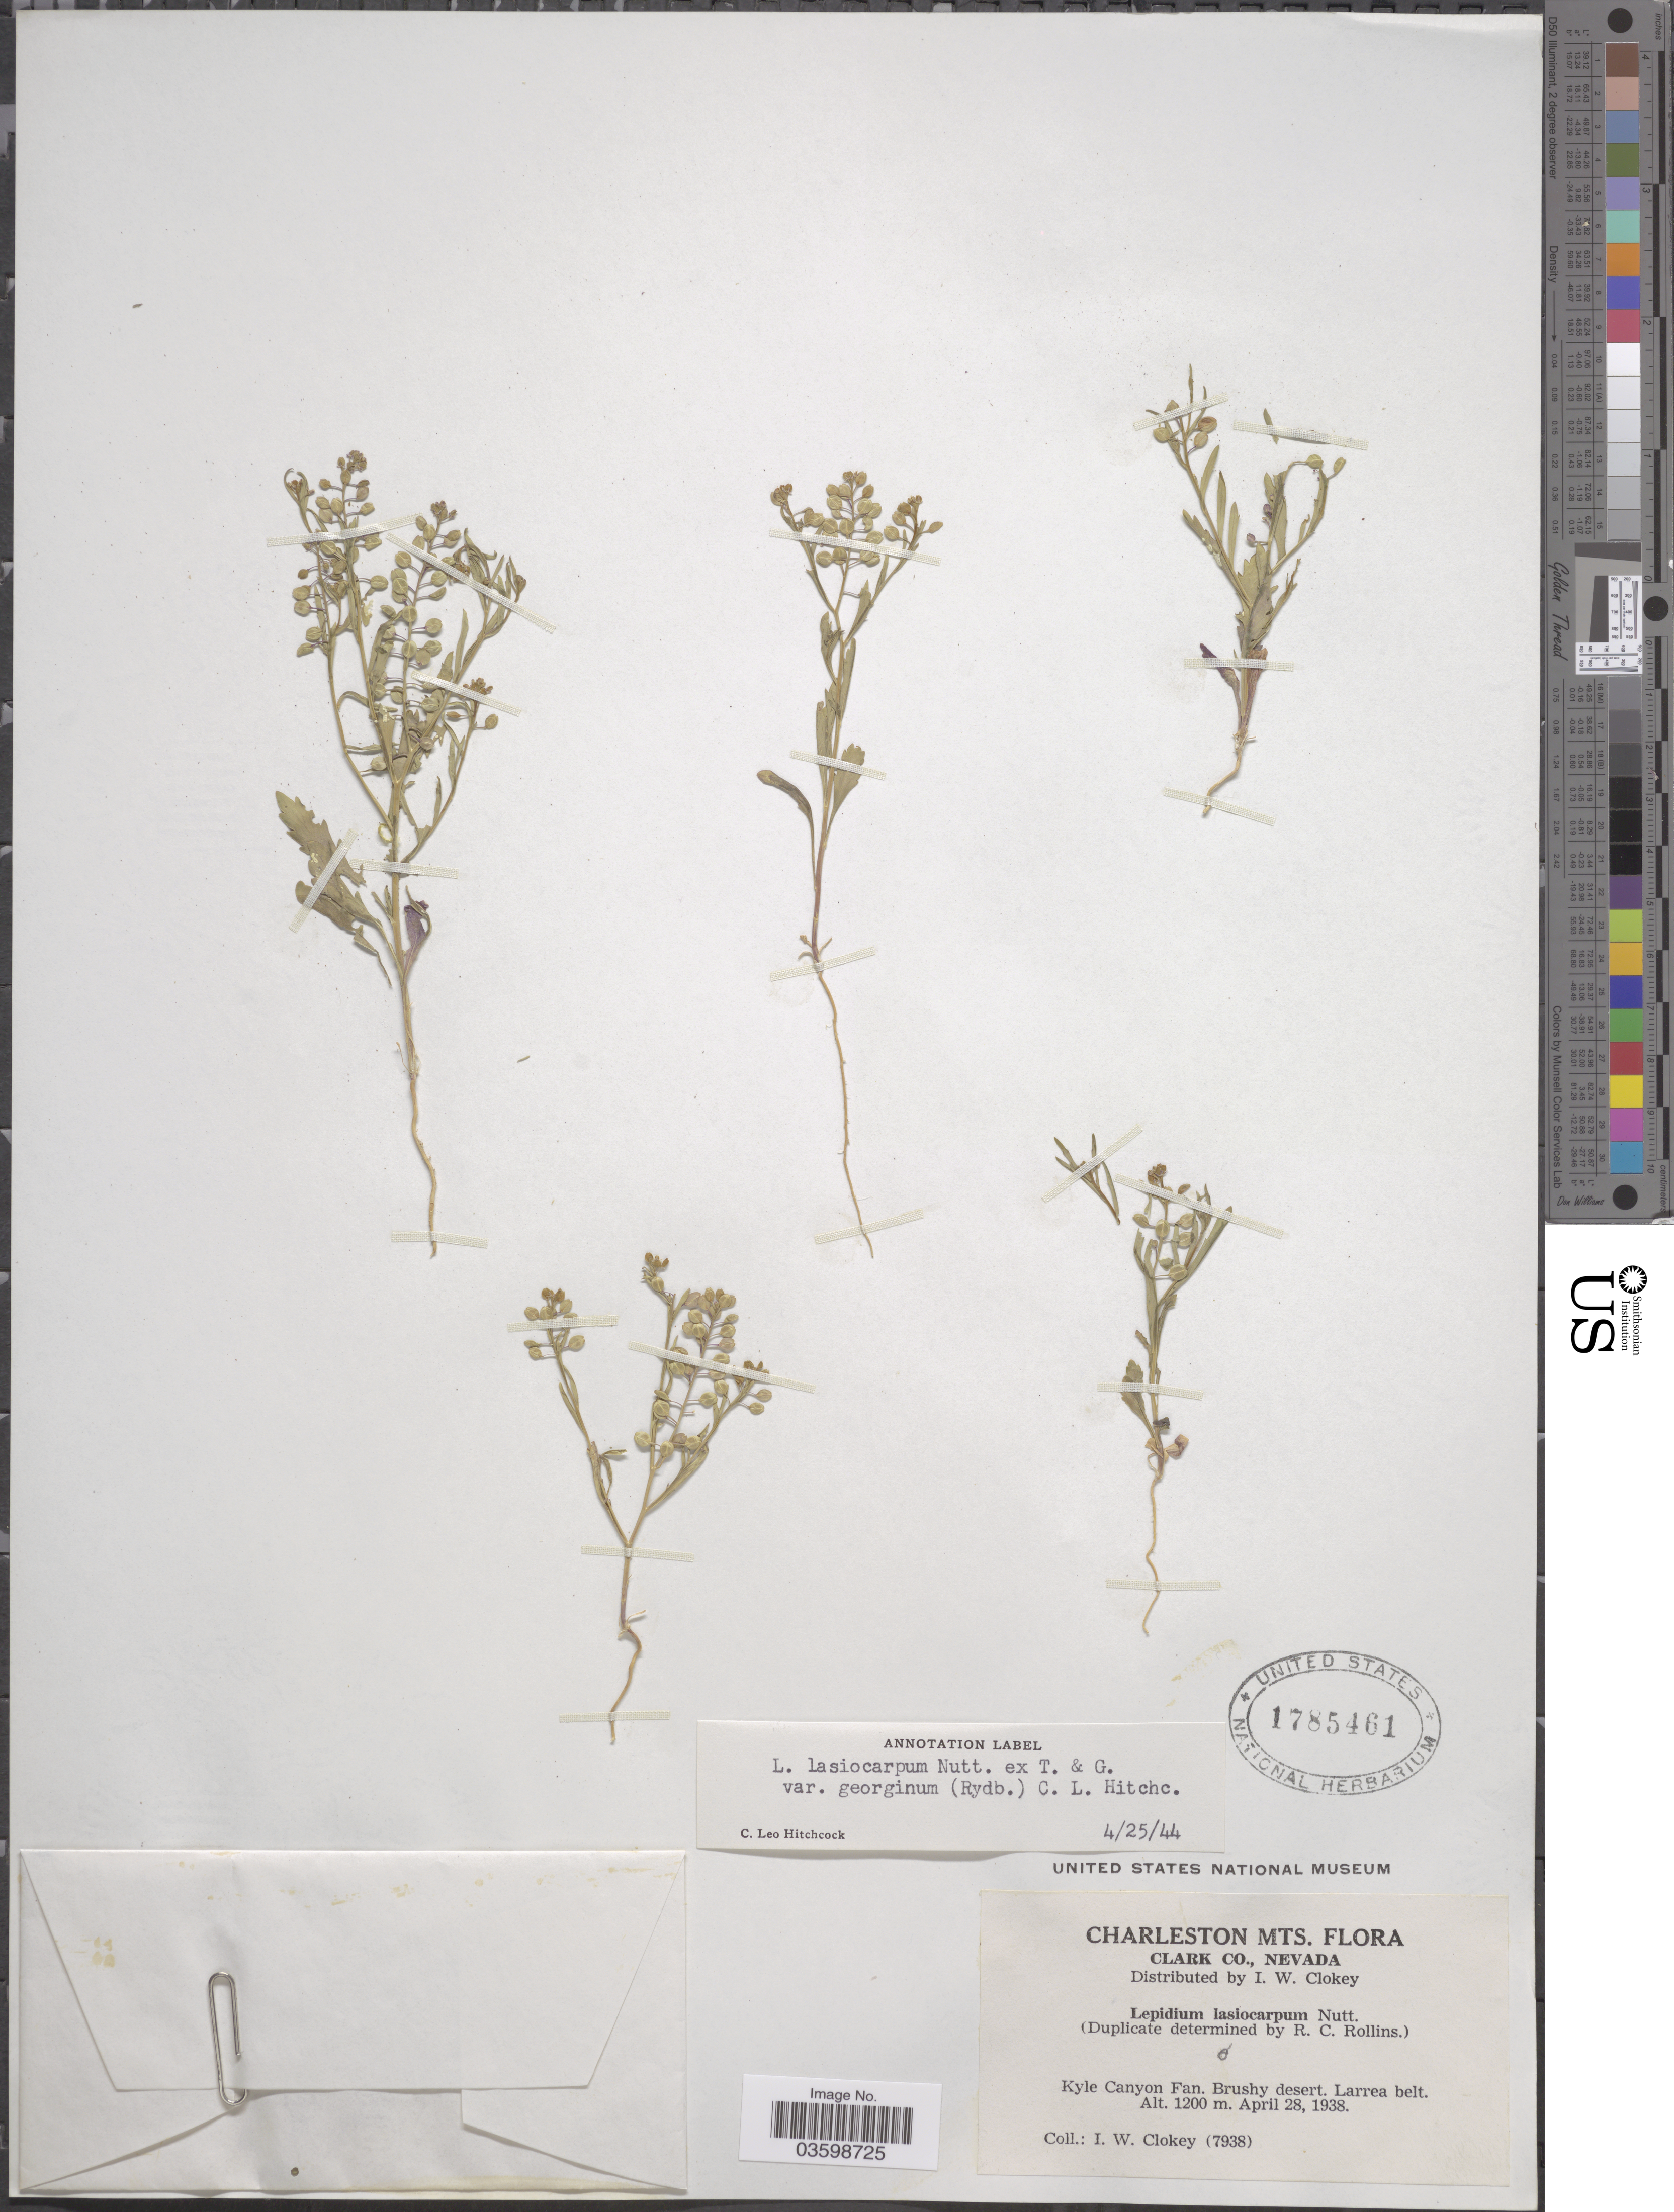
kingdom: Plantae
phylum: Tracheophyta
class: Magnoliopsida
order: Brassicales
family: Brassicaceae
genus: Lepidium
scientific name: Lepidium lasiocarpum var. georginum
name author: (Rydb.) C.L. Hitchc.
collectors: I. W. Clokey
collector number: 7938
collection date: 1938-04-28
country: United States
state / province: Nevada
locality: Charleston Mts. Clark Co. Kyle Canyon Fan. Brushy desert. Larrea belt.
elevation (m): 1200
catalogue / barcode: US 1785461